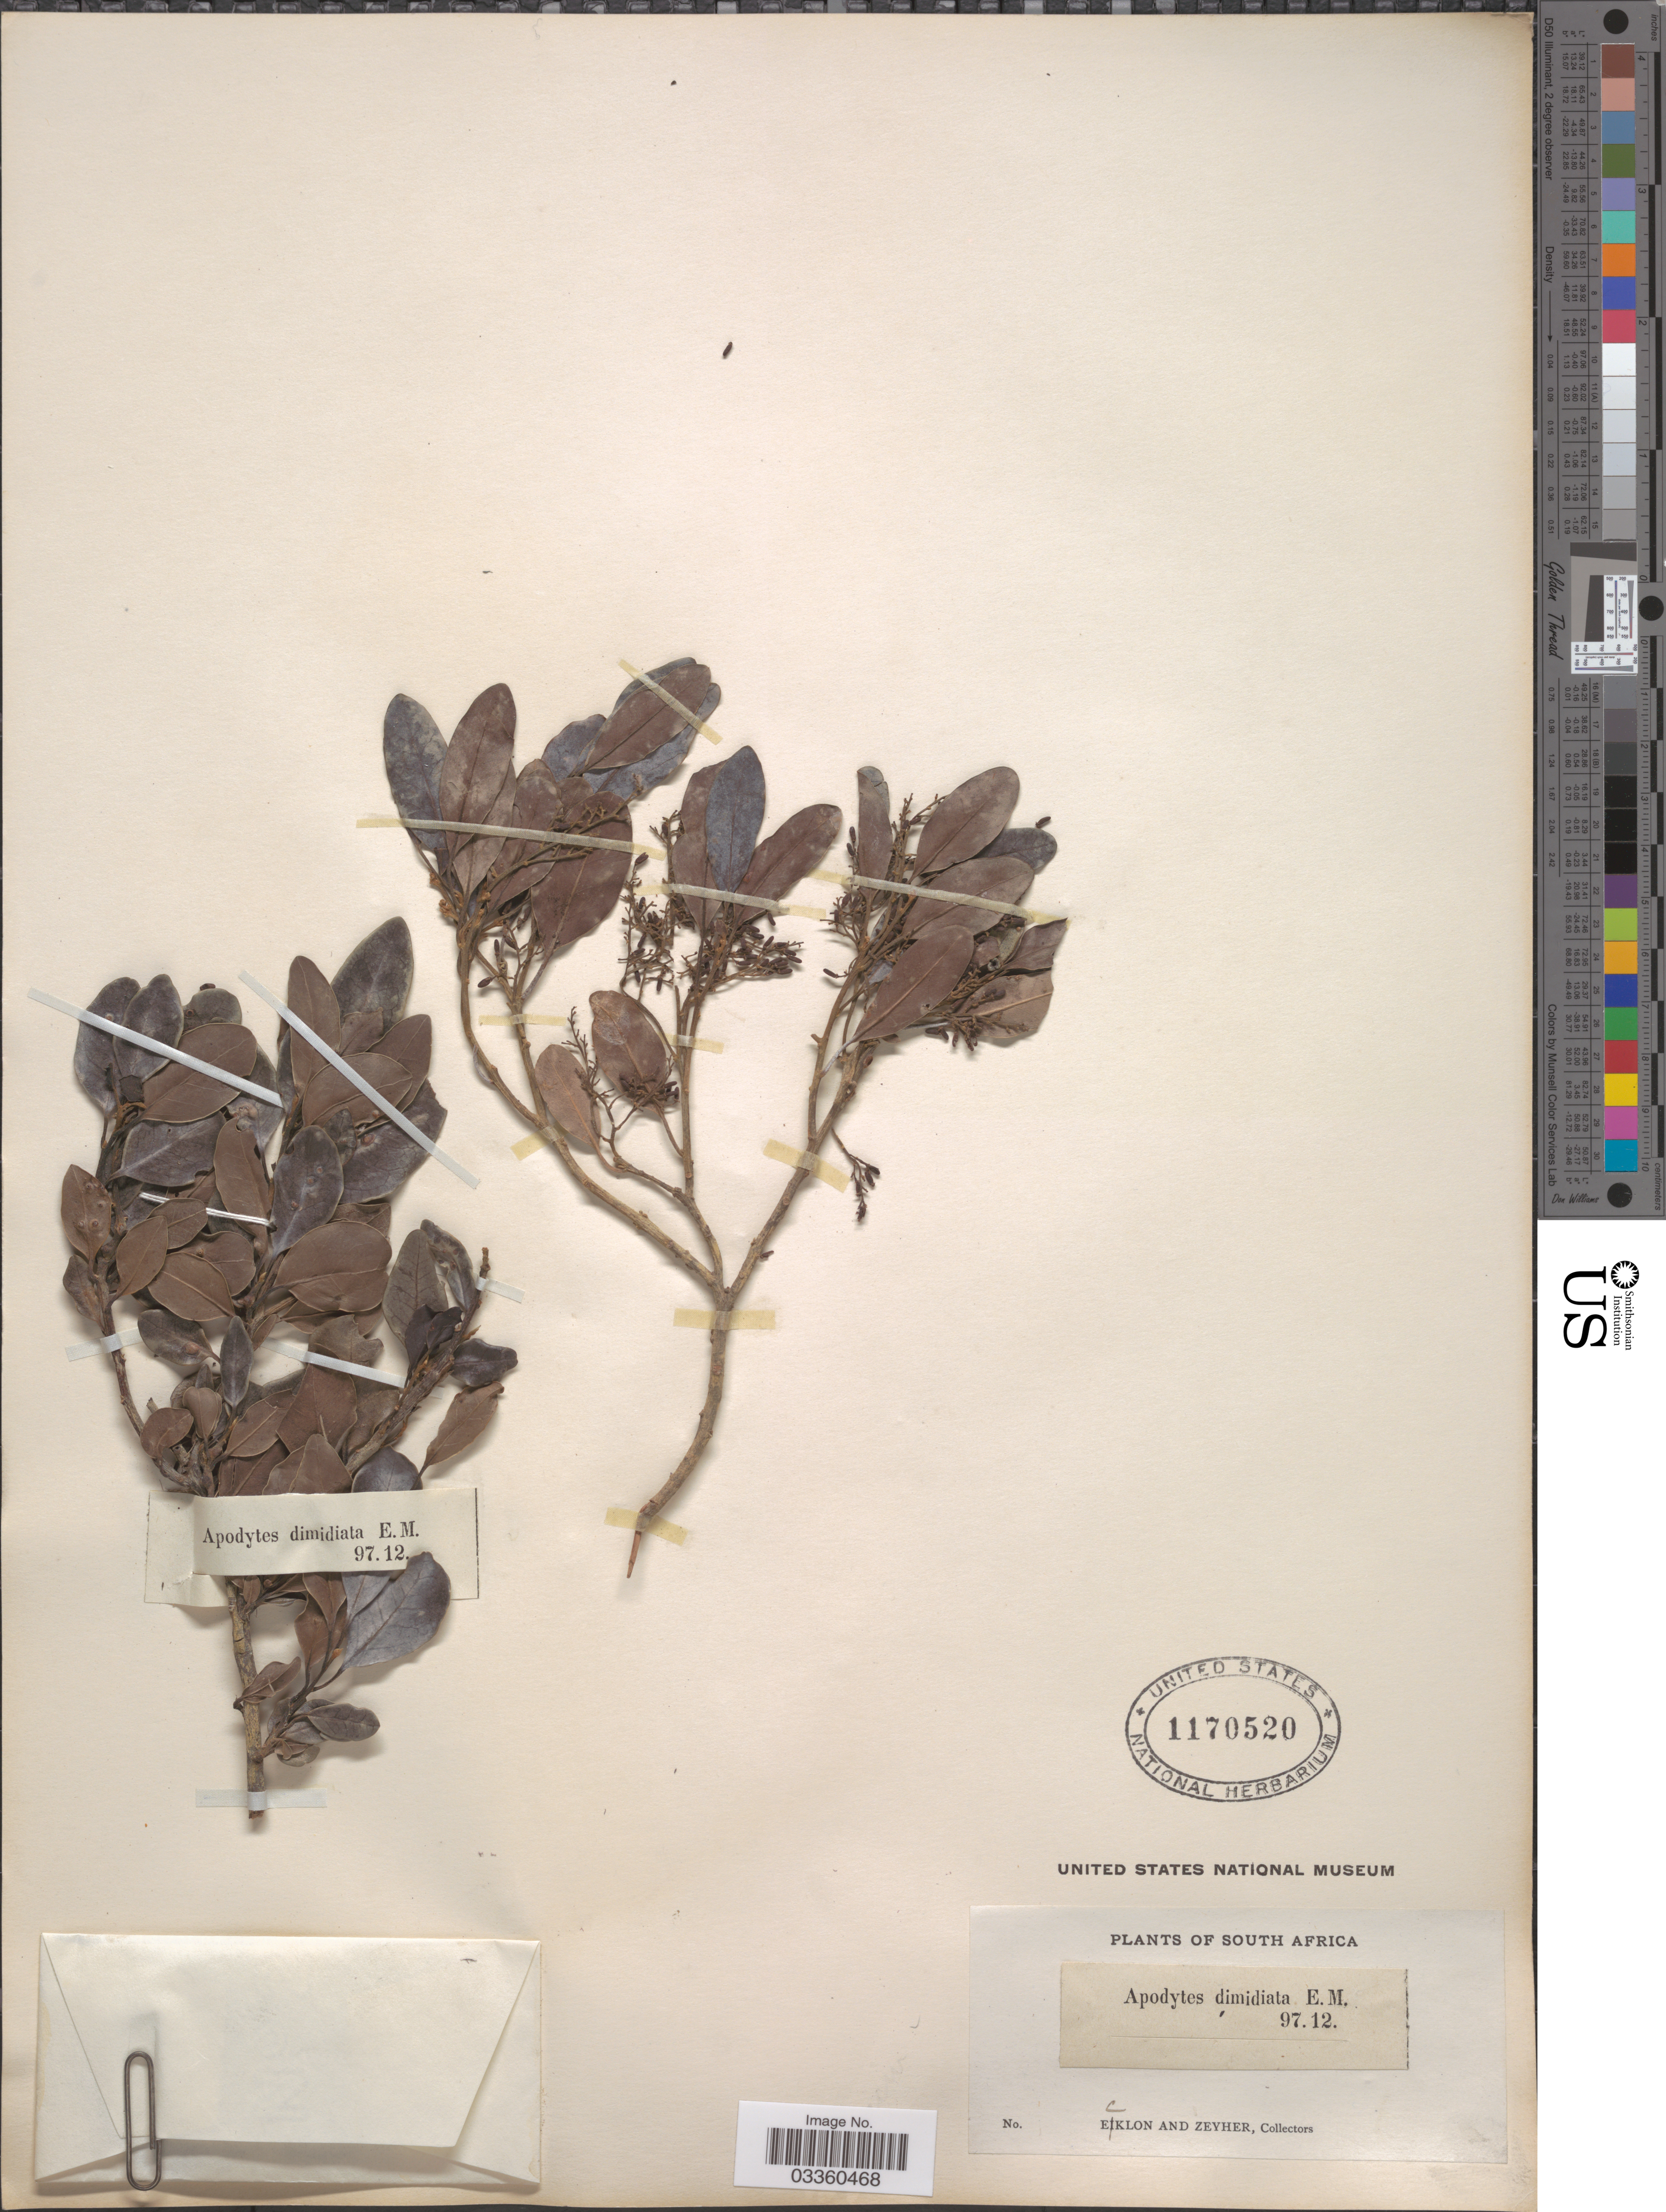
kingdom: Plantae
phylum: Tracheophyta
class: Magnoliopsida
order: Metteniusales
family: Metteniusaceae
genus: Apodytes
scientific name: Apodytes dimidiata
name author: E. Mey. ex Arn.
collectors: -. Ecklon & -. Zeyher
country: South Africa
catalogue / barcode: US 1170520